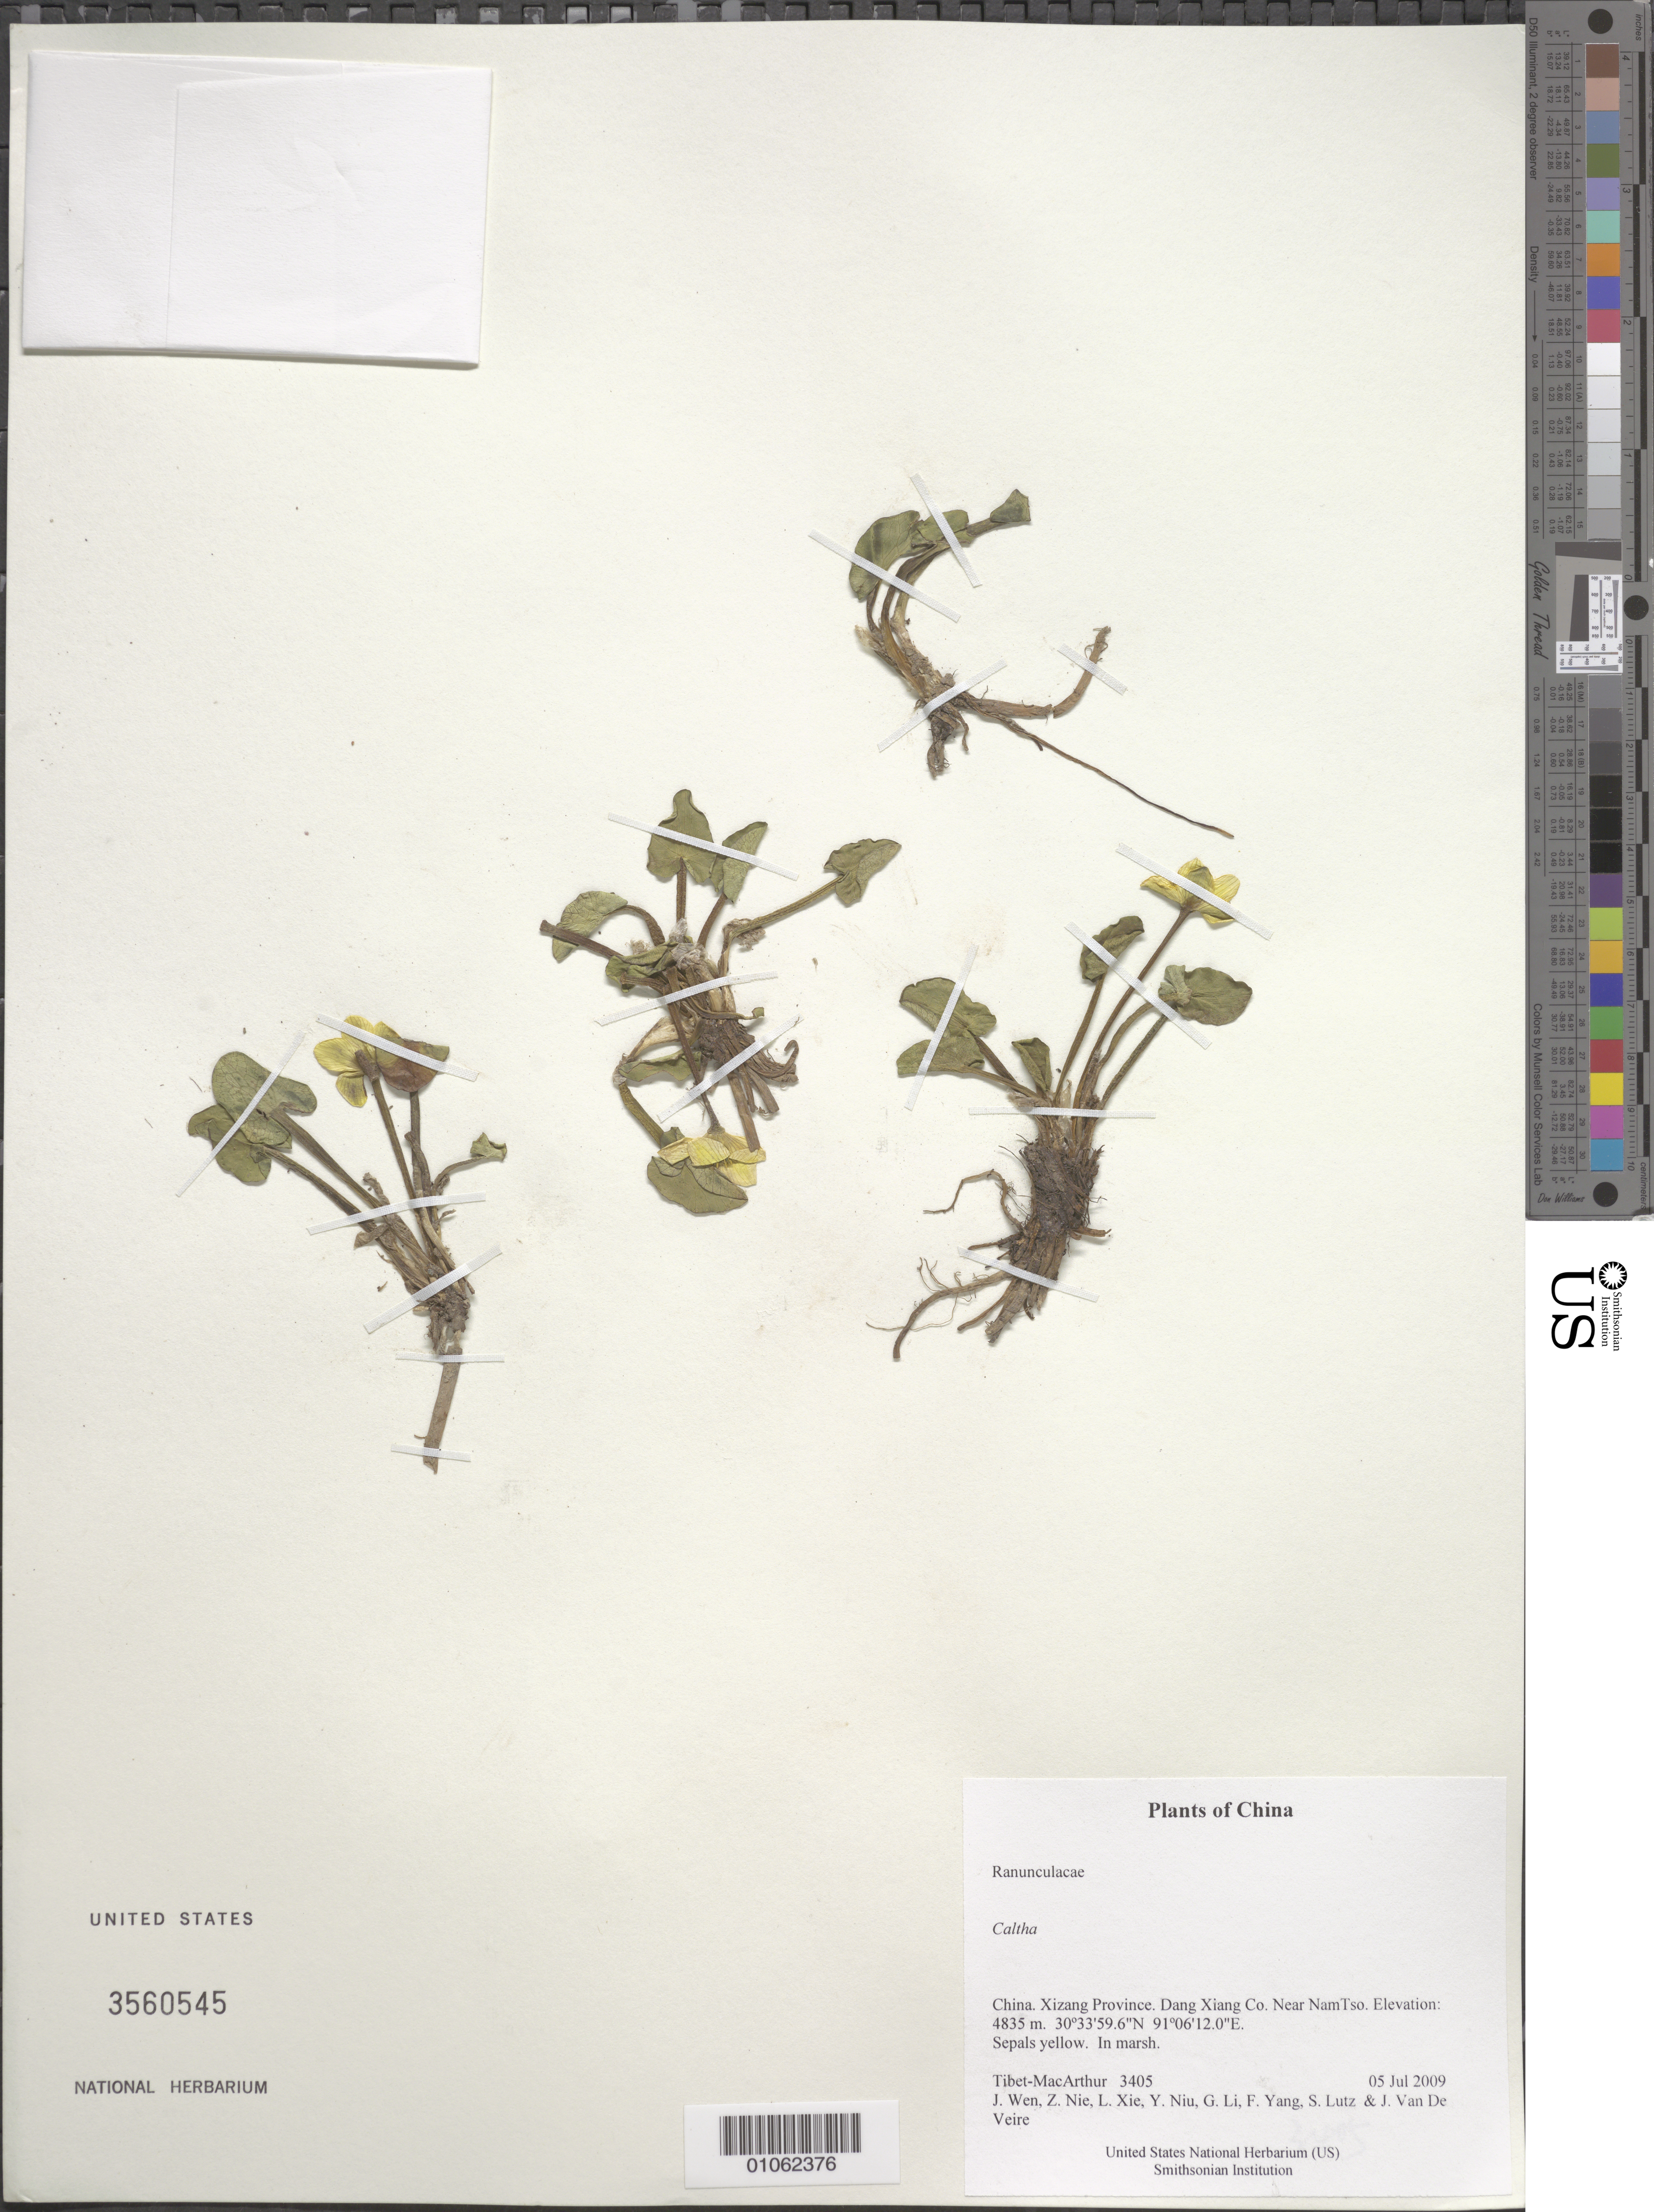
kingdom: Plantae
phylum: Tracheophyta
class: Magnoliopsida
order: Ranunculales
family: Ranunculaceae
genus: Caltha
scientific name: Caltha sp.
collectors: Tibet-MacArthur, J. Wen, Z. Nie, L. Xie, Y. Niu, G. Li, F. Yang, S. Lutz & J. Van De Veire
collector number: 3405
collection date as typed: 05 Jul 2009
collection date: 2009-07-05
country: China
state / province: Xizang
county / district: Dang Xiang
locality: Near NamTso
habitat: In marsh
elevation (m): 4835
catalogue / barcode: US 3560545